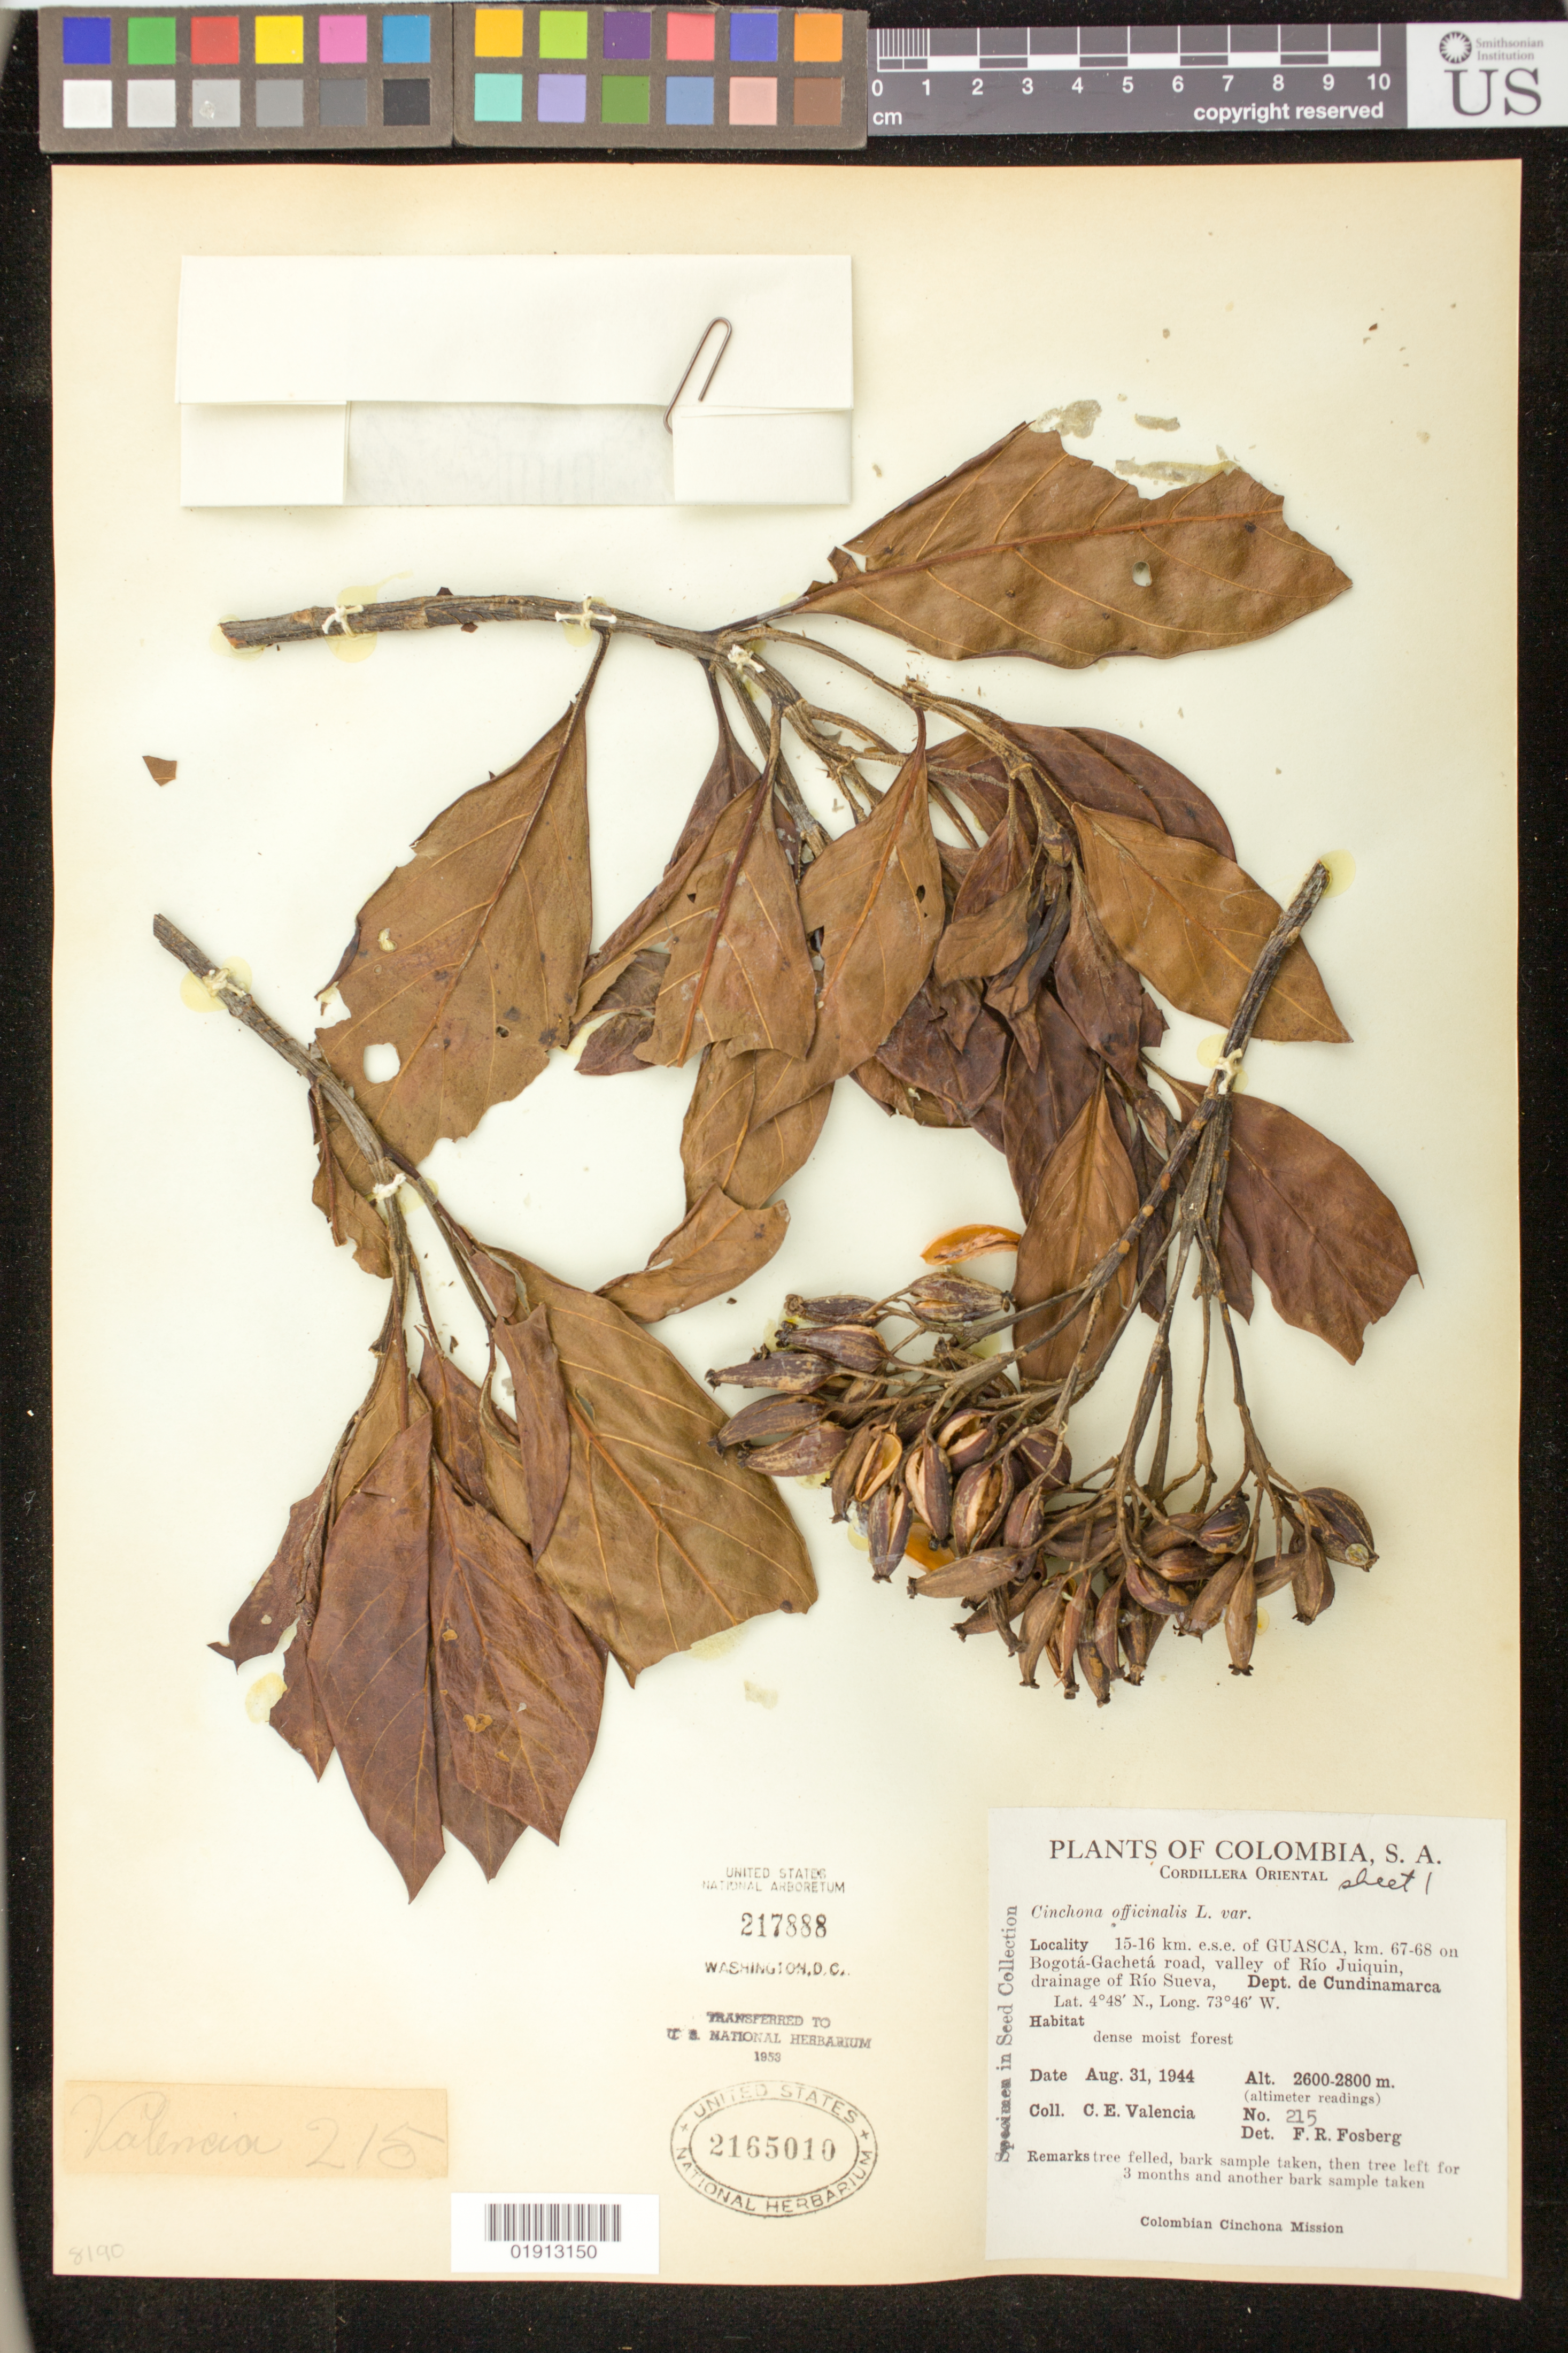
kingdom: Plantae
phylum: Tracheophyta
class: Magnoliopsida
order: Gentianales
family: Rubiaceae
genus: Cinchona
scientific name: Cinchona officinalis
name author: L.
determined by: Fosberg, F. R.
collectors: C. Valencia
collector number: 215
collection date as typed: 31 Aug 1944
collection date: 1944-08-31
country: Colombia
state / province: Cundinamarca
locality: Cordillera Oriental, 15-16 km. e.s.e. of Guasca, Km. 67-68 on Bogota-Gacheta road, valley of Rio Juiquin, drainage of Rio Sueva.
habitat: Dense moist forest.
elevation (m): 2600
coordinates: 4 48 N, 73 46 W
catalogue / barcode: US 2165010